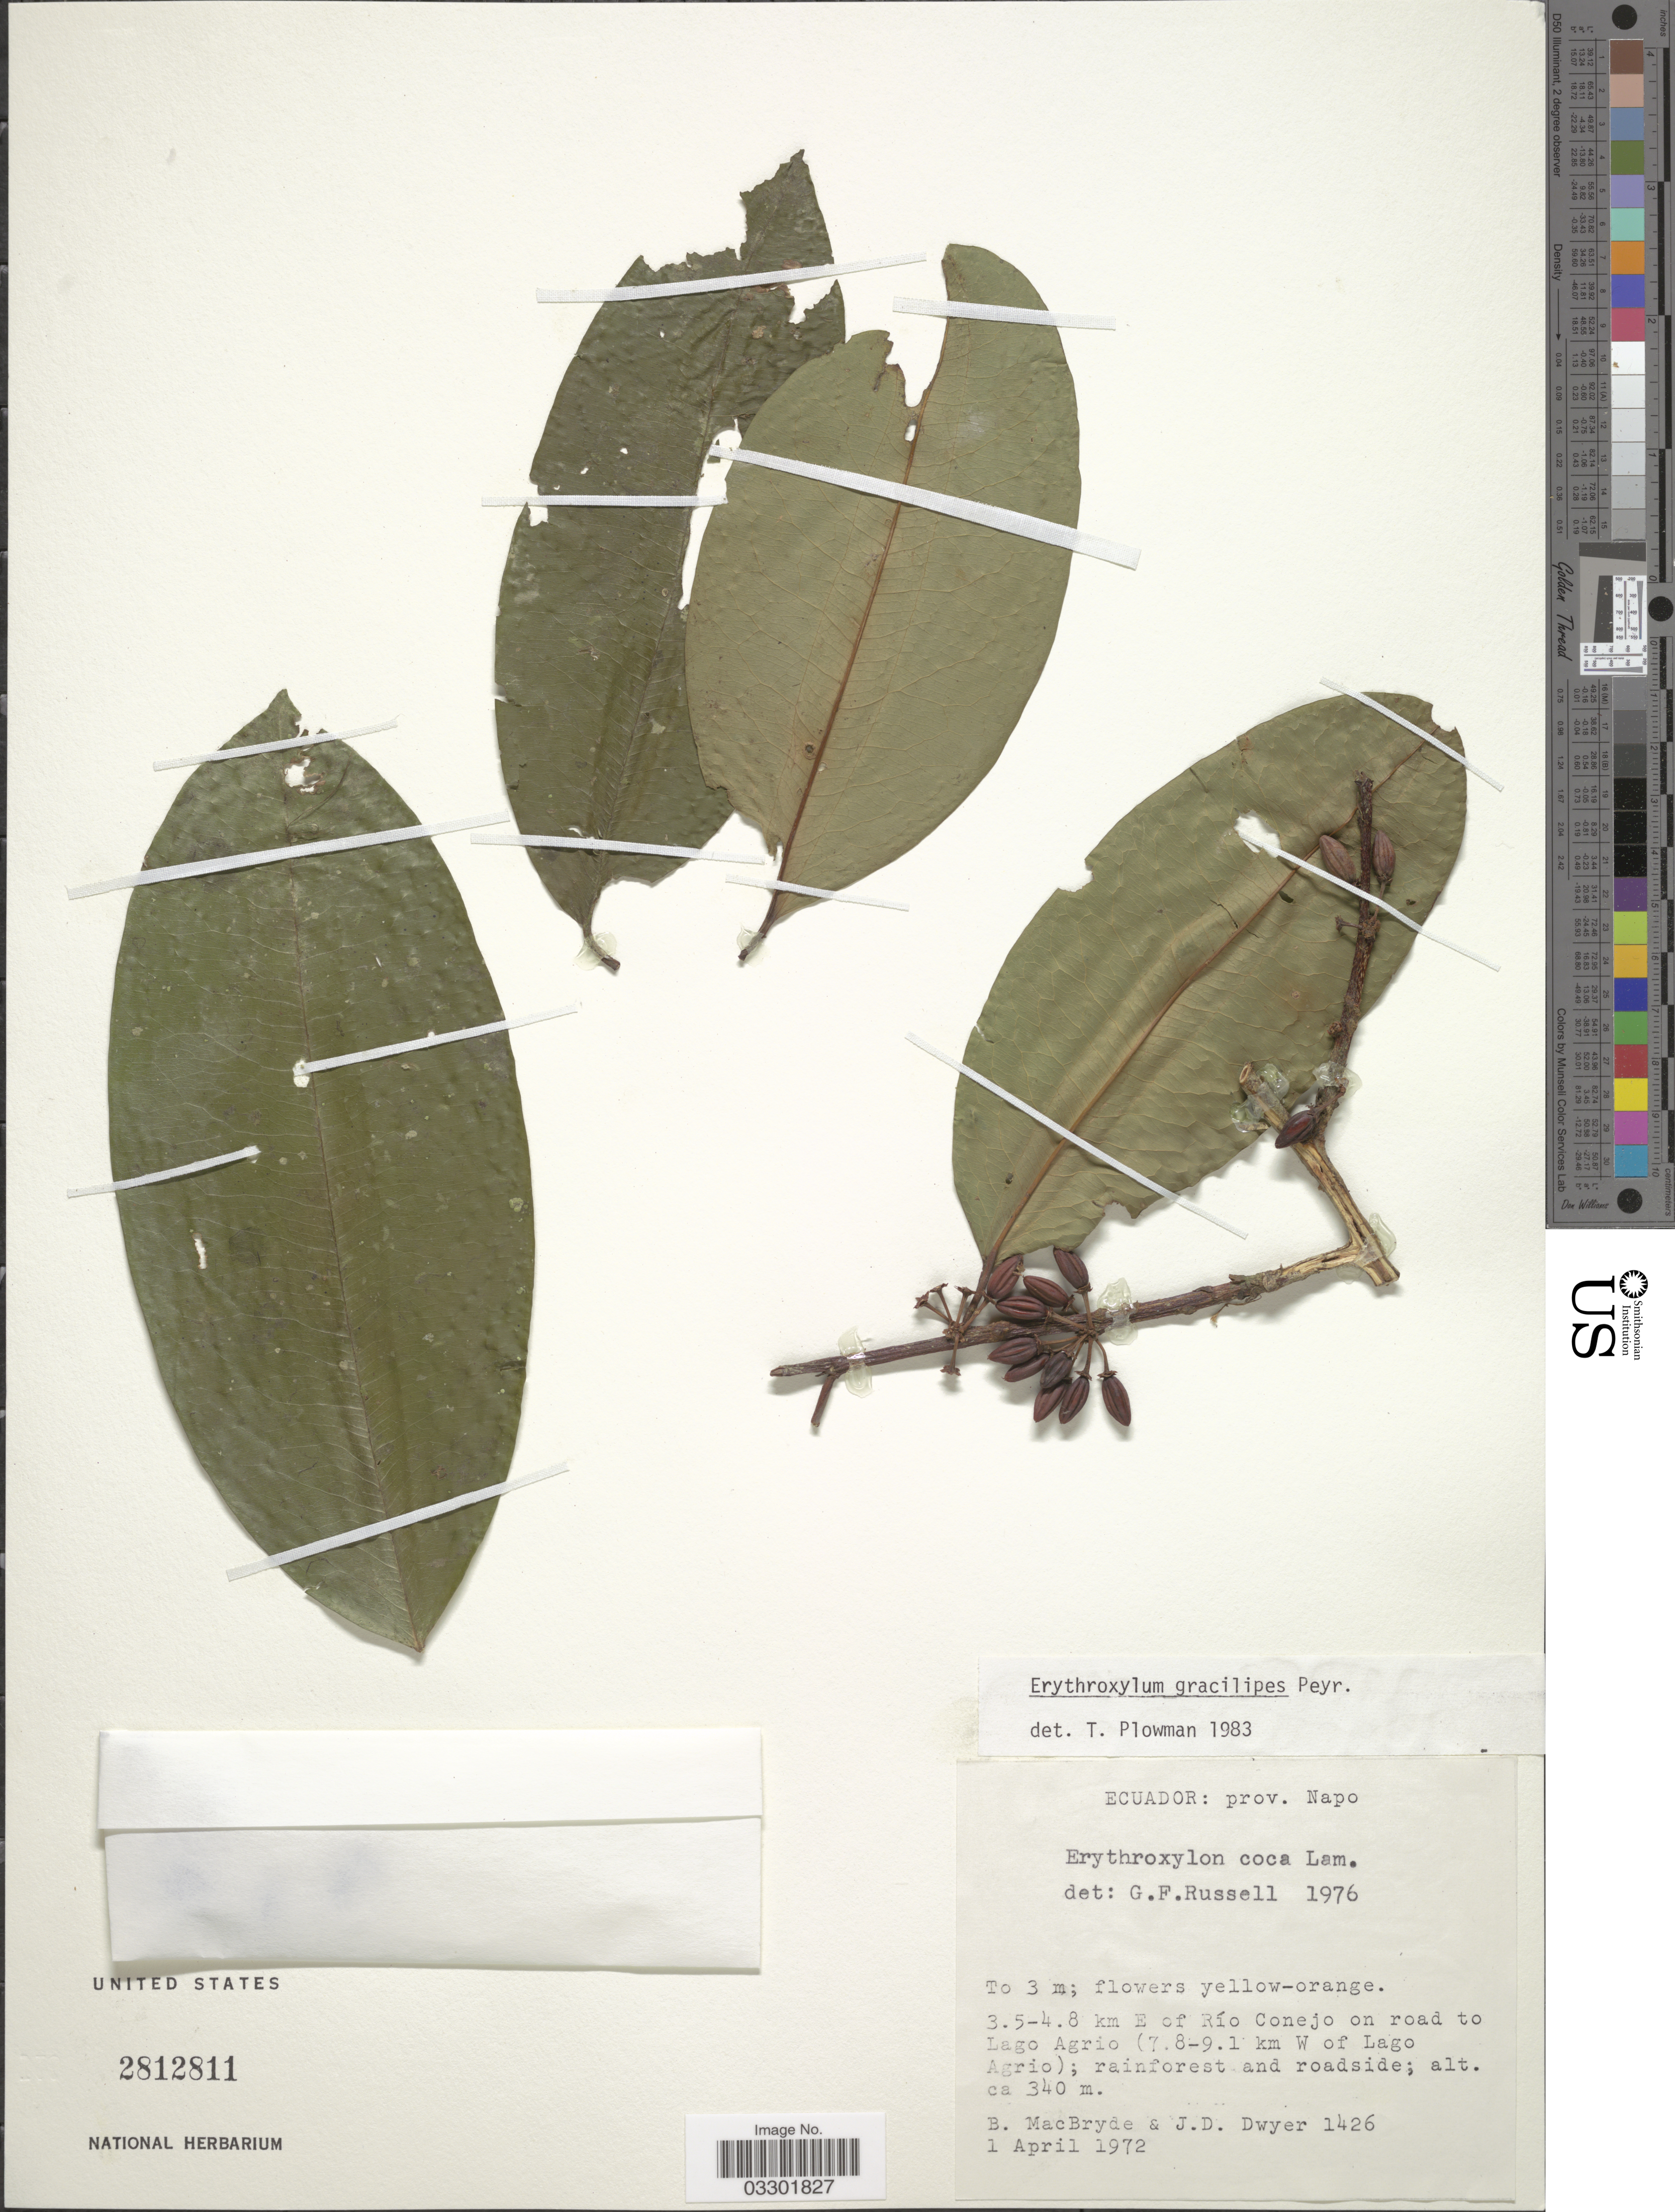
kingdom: Plantae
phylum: Tracheophyta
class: Magnoliopsida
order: Malpighiales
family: Erythroxylaceae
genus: Erythroxylum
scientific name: Erythroxylum gracilipes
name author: Peyr.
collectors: B. MacBryde & J. D. Dwyer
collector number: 1426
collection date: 1972-04-01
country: Ecuador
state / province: Napo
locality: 3.5-4.8 km E of Río Conejo on road to Lago Agrio (7.8-9.1 km W of Lago Agrio).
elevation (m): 340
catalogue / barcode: US 2812811